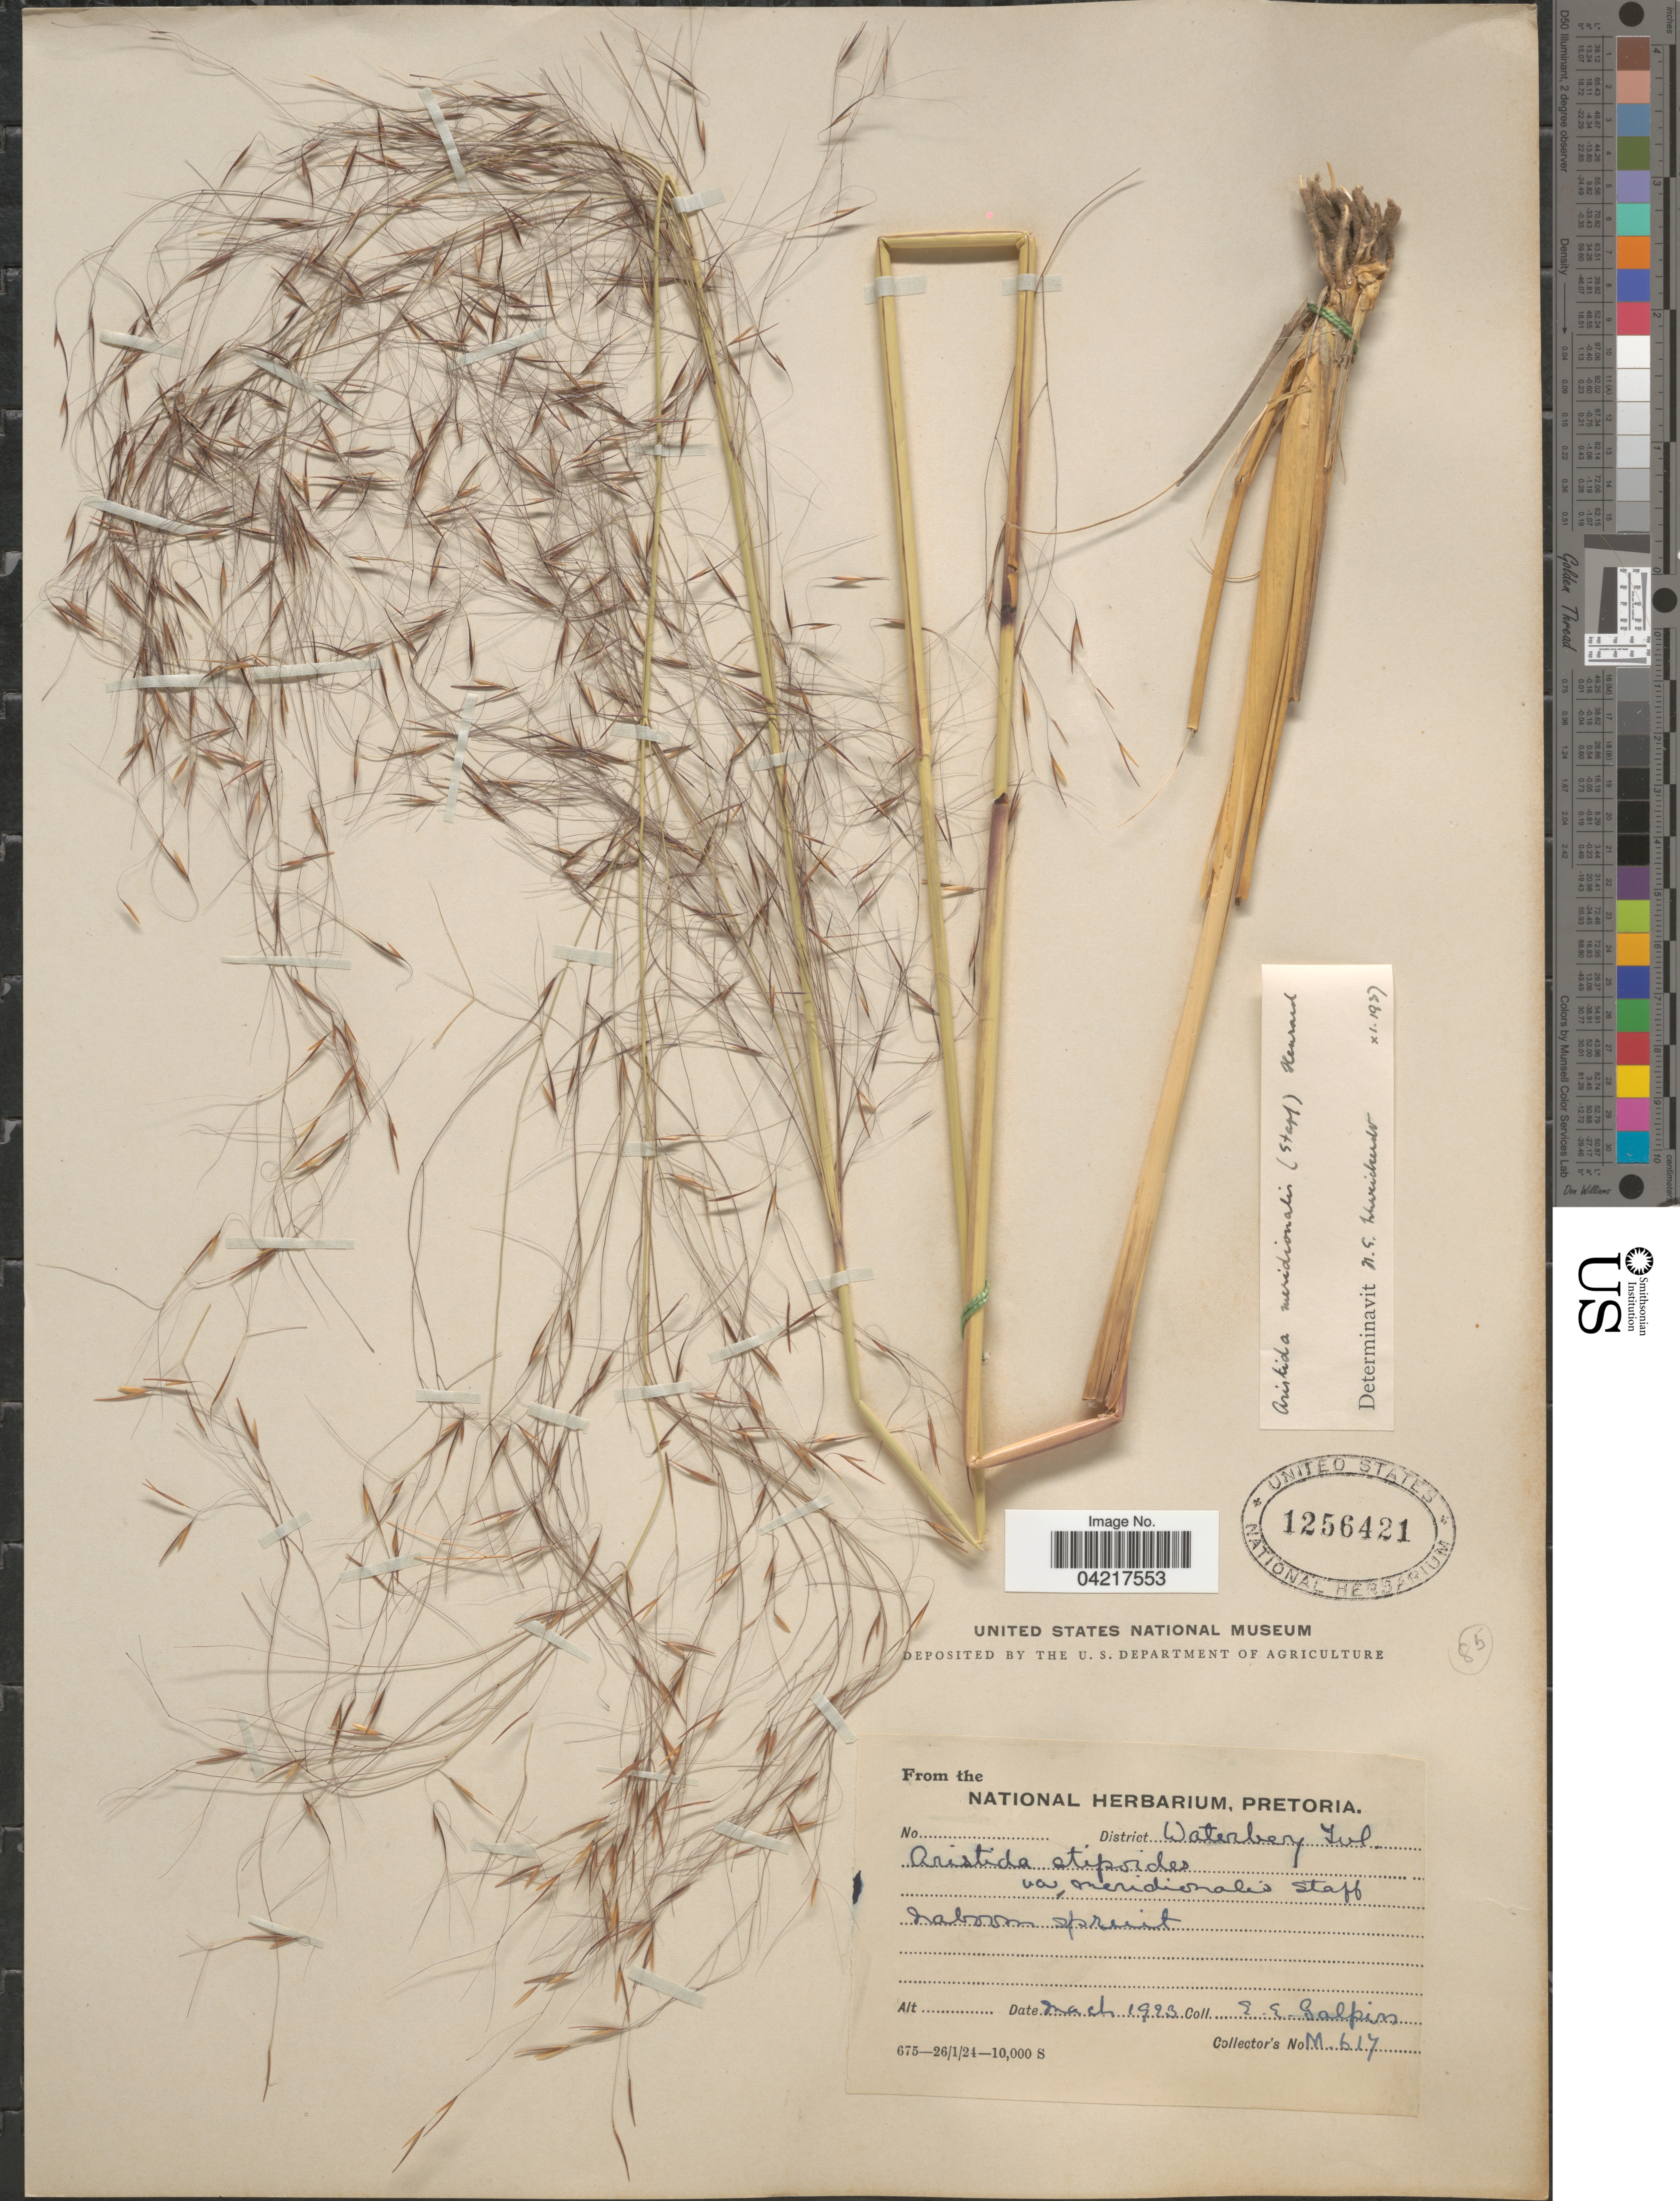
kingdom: Plantae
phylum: Tracheophyta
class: Liliopsida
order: Poales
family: Poaceae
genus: Aristida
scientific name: Aristida meridionalis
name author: Henr.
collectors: E. Galpin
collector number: M617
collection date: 1923-03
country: South Africa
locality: District Waterberg Tvl. Naboom spruit.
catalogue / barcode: US 1256421